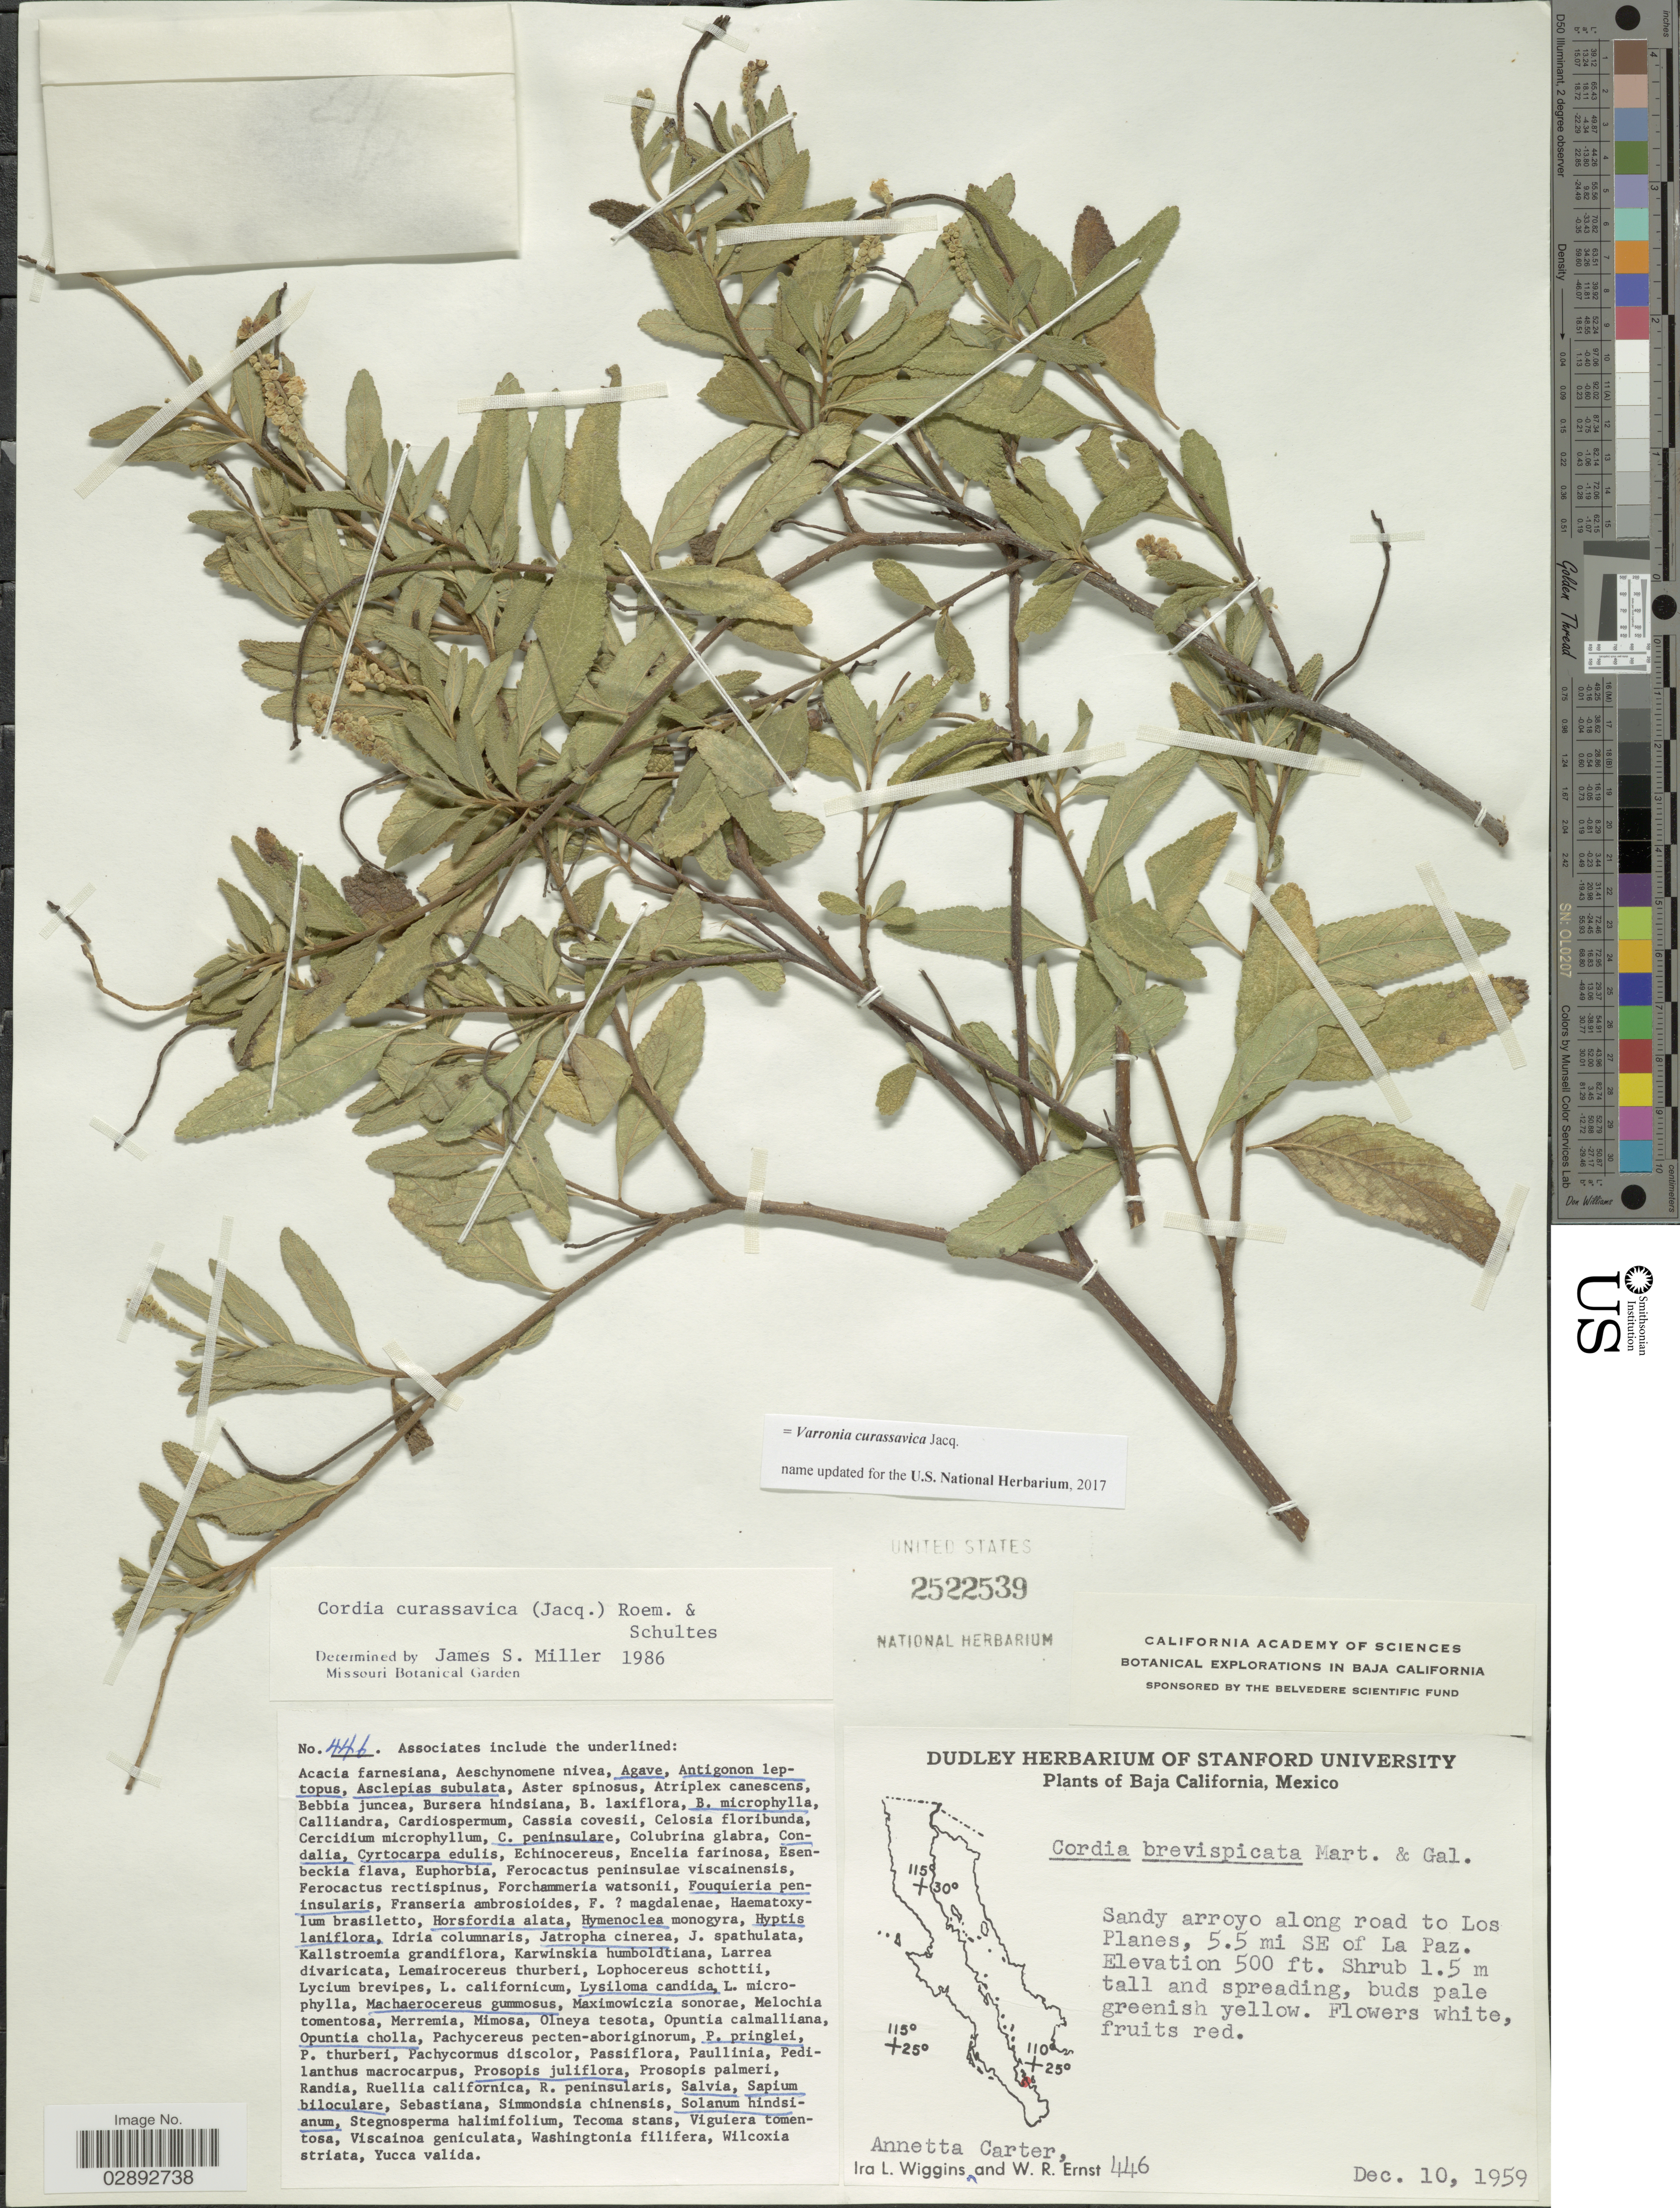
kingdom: Plantae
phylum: Tracheophyta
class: Magnoliopsida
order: Boraginales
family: Cordiaceae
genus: Varronia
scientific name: Varronia curassavica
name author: Jacq.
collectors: A. Carter, I. L. Wiggins & W. R. Ernst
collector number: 446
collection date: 1959-12-10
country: Mexico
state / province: Baja California Sur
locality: Sandy arroyo along road to Los Planes, 5.5 mi SE of La Paz.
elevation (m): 152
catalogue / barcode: US 2522539